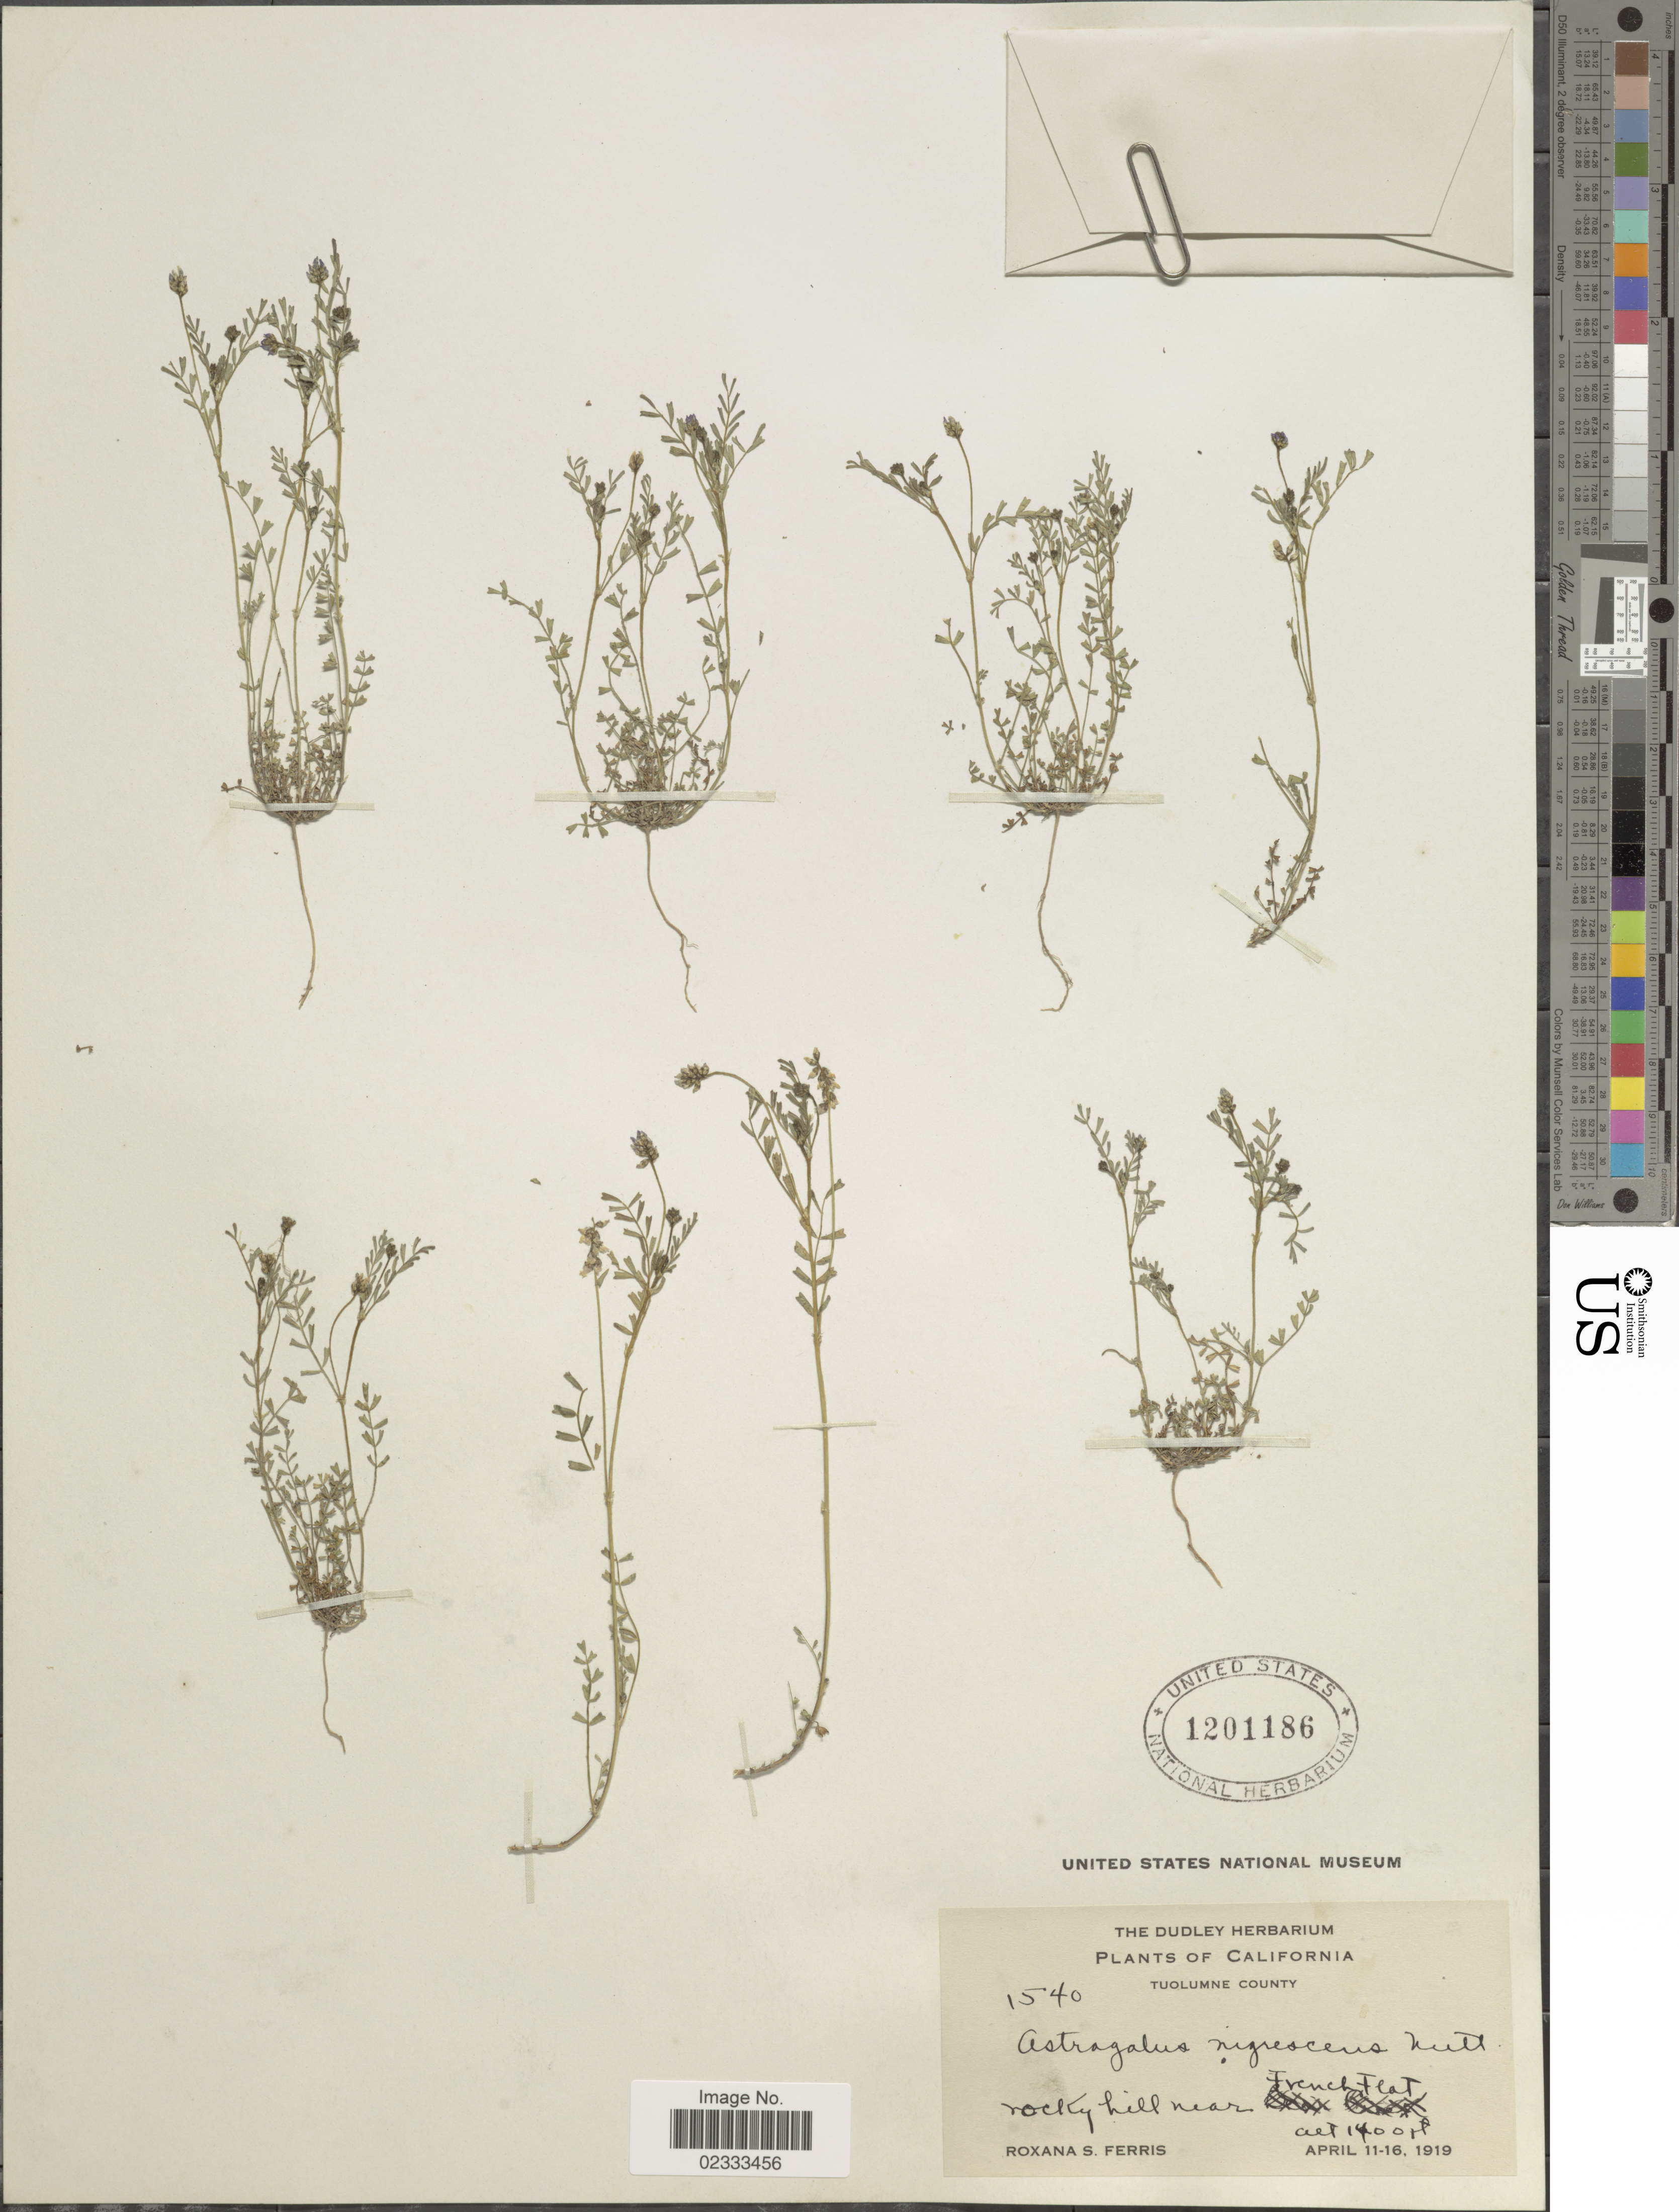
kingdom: Plantae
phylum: Tracheophyta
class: Magnoliopsida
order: Fabales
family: Fabaceae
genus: Astragalus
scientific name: Astragalus nigrescens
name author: Pall.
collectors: R. S. Ferris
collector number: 1540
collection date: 1919-04-11/1919-04-16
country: United States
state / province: California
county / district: Tuolumne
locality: Tuolumne County, rocky hill near French Flat.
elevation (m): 427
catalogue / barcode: US 1201186